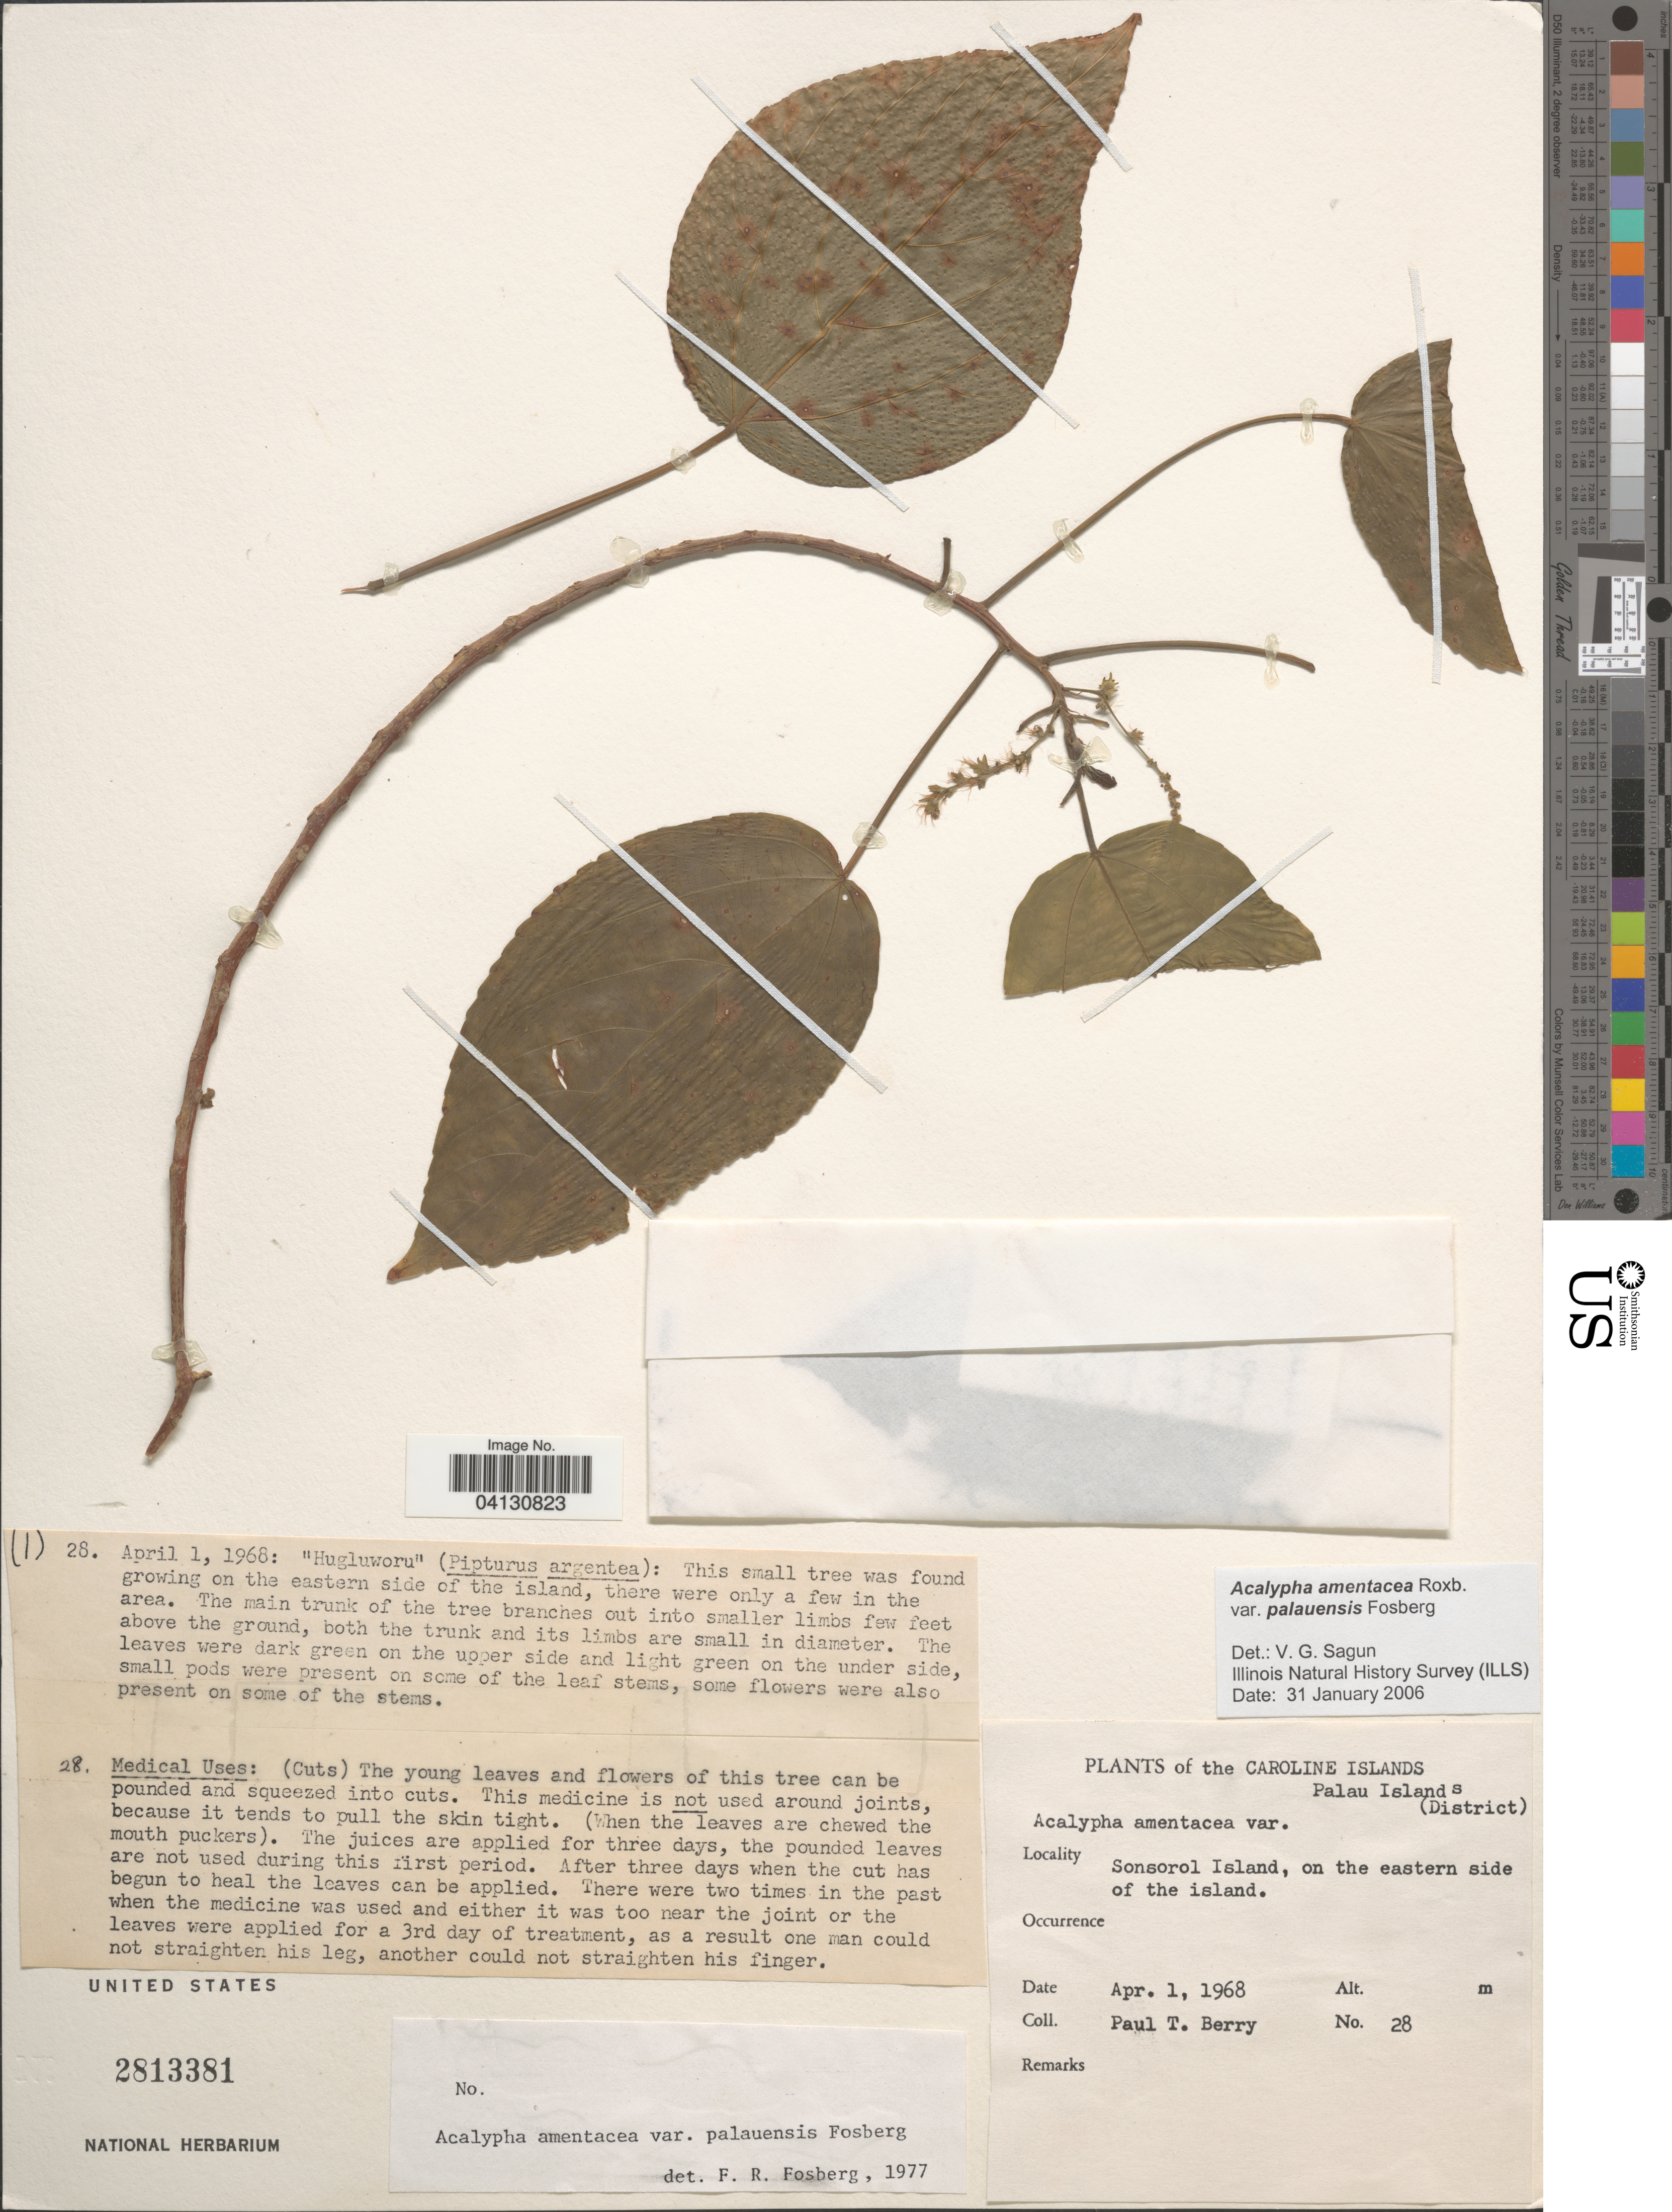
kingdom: Plantae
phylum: Tracheophyta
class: Magnoliopsida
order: Malpighiales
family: Euphorbiaceae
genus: Acalypha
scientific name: Acalypha amentacea var. palauensis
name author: Fosberg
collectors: P. T. Berry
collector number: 28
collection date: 1968-04-01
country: Palau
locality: The Caroline Islands. Palau Islands (District). Sonsorol Island, on the eastern side of the island.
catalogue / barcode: US 2813381